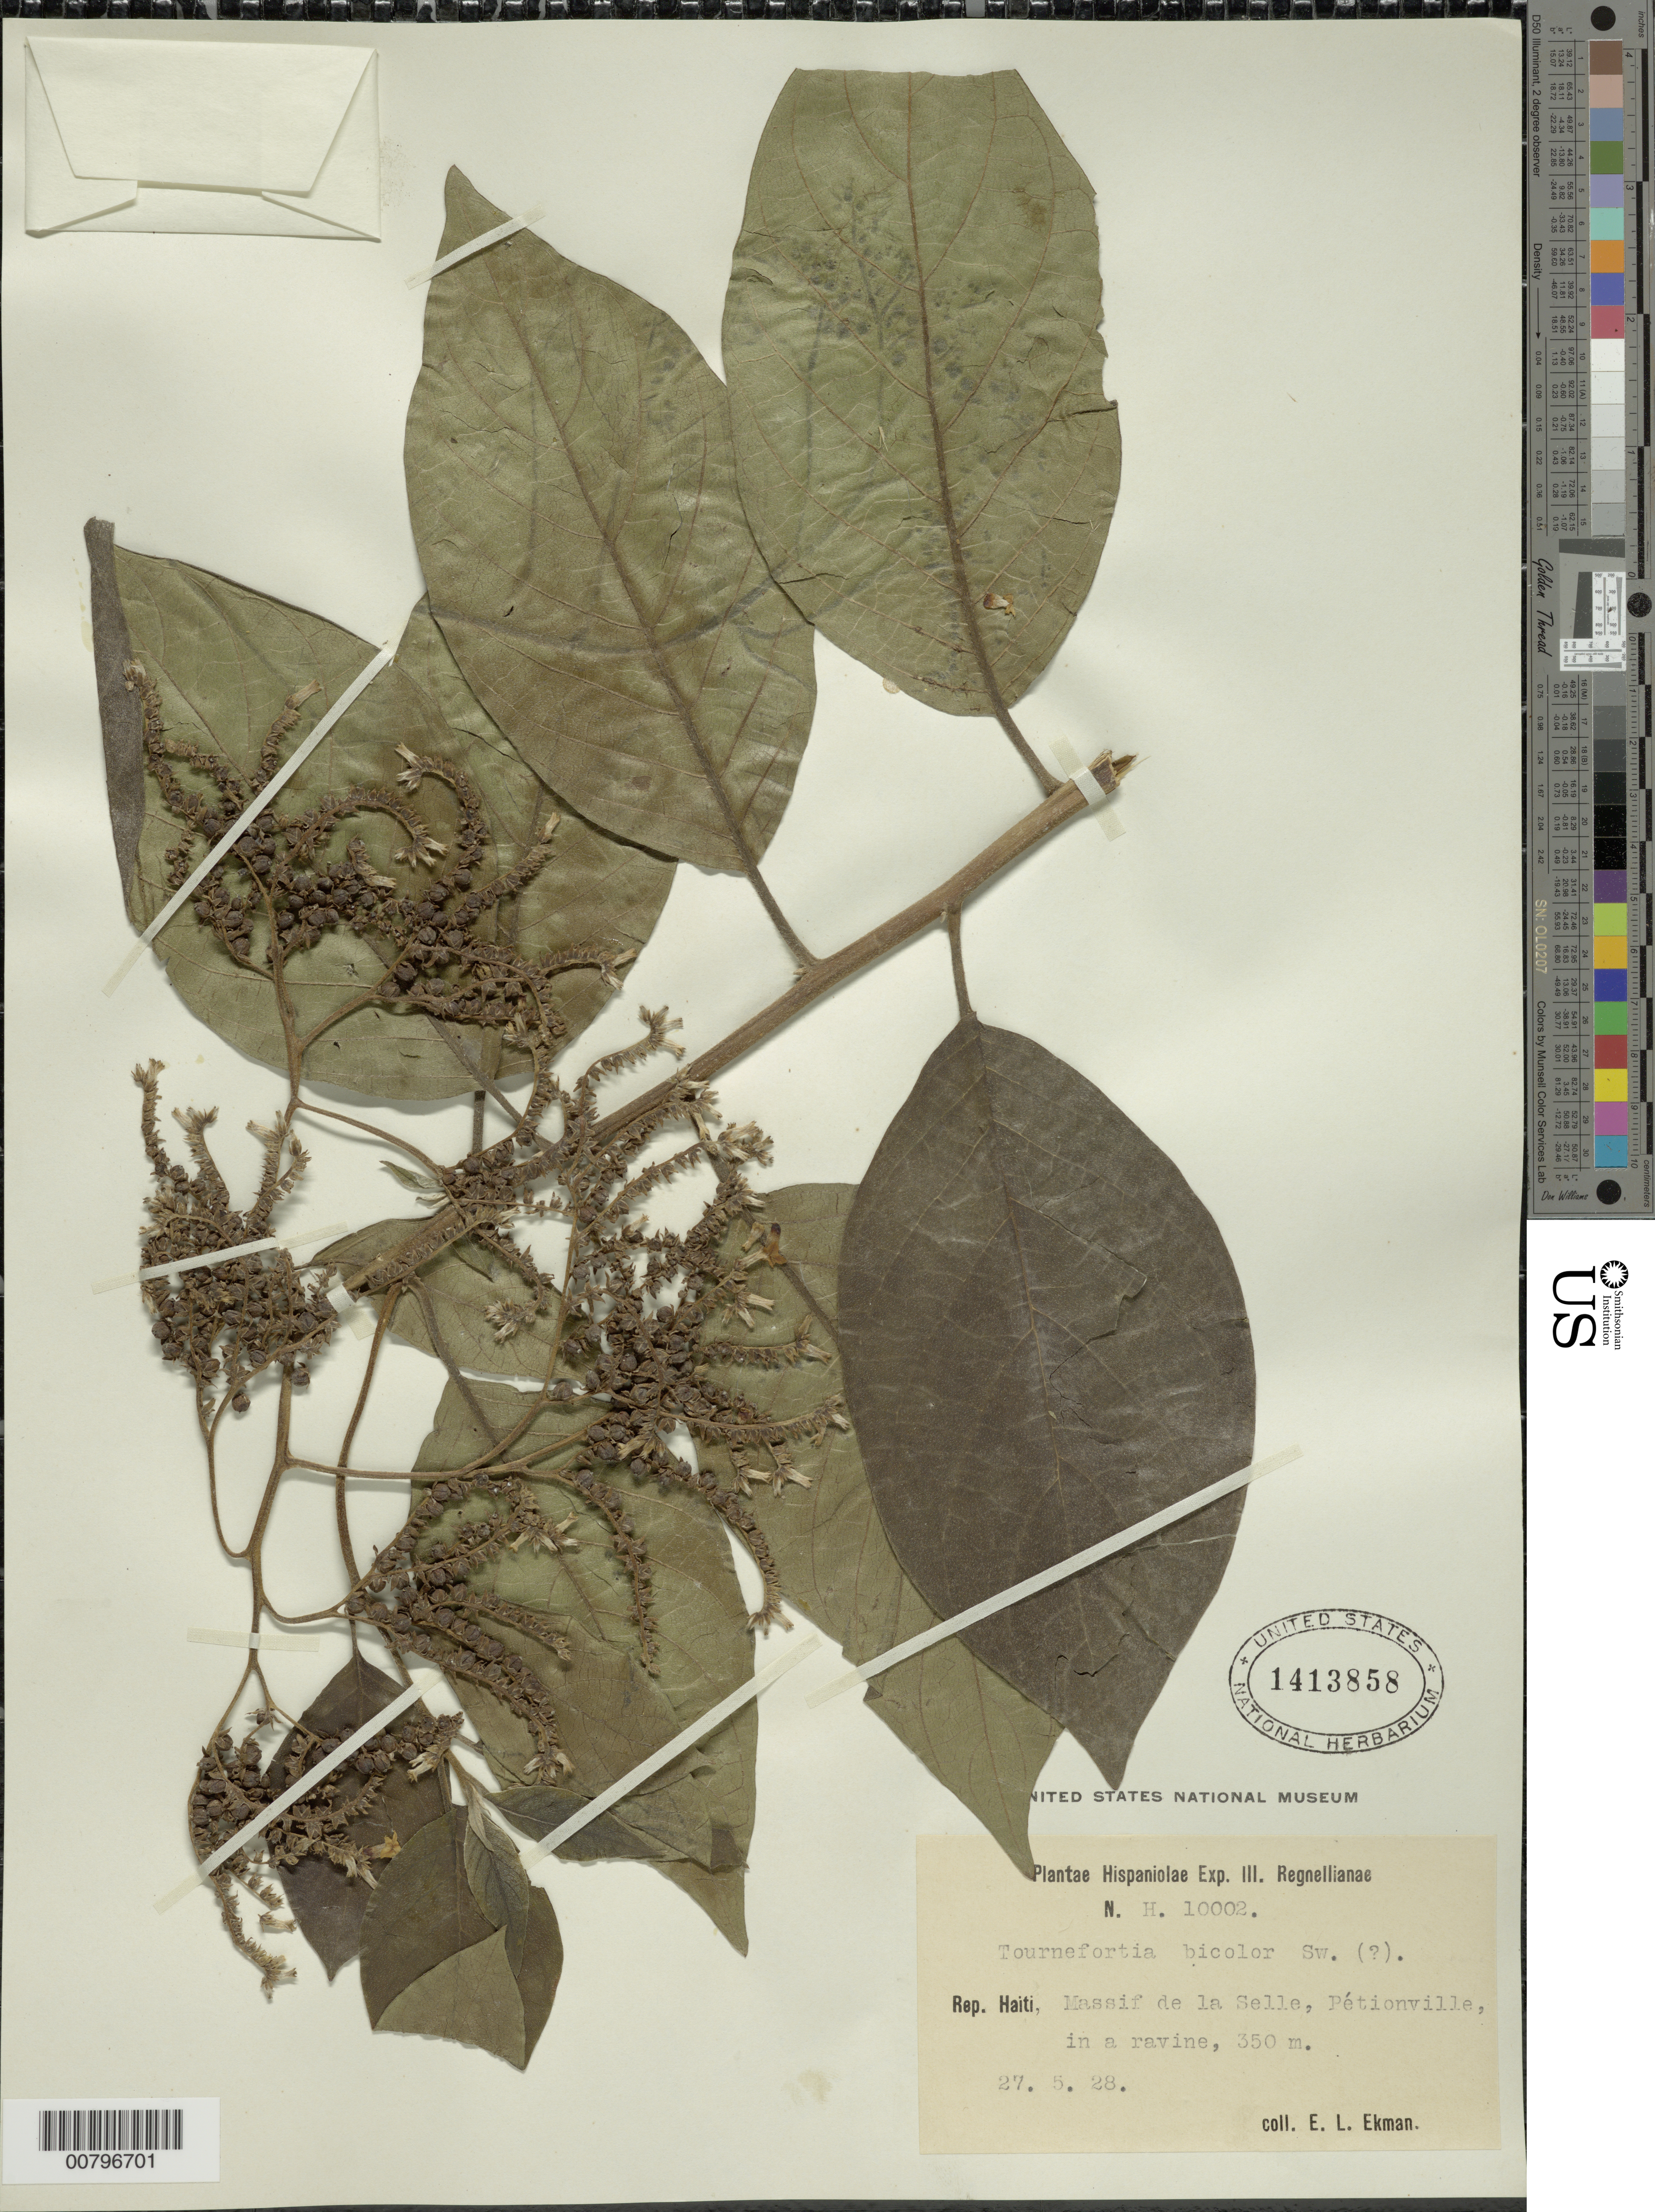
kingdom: Plantae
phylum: Tracheophyta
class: Magnoliopsida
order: Boraginales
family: Heliotropiaceae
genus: Tournefortia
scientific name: Tournefortia bycolor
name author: Sw.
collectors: E. L. Ekman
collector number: H 10002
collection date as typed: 27 May 1928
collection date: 1928-05-27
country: Haiti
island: Hispaniola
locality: Massif de la Selle, Pétionville.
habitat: In a ravine.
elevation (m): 350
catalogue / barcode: US 1413858